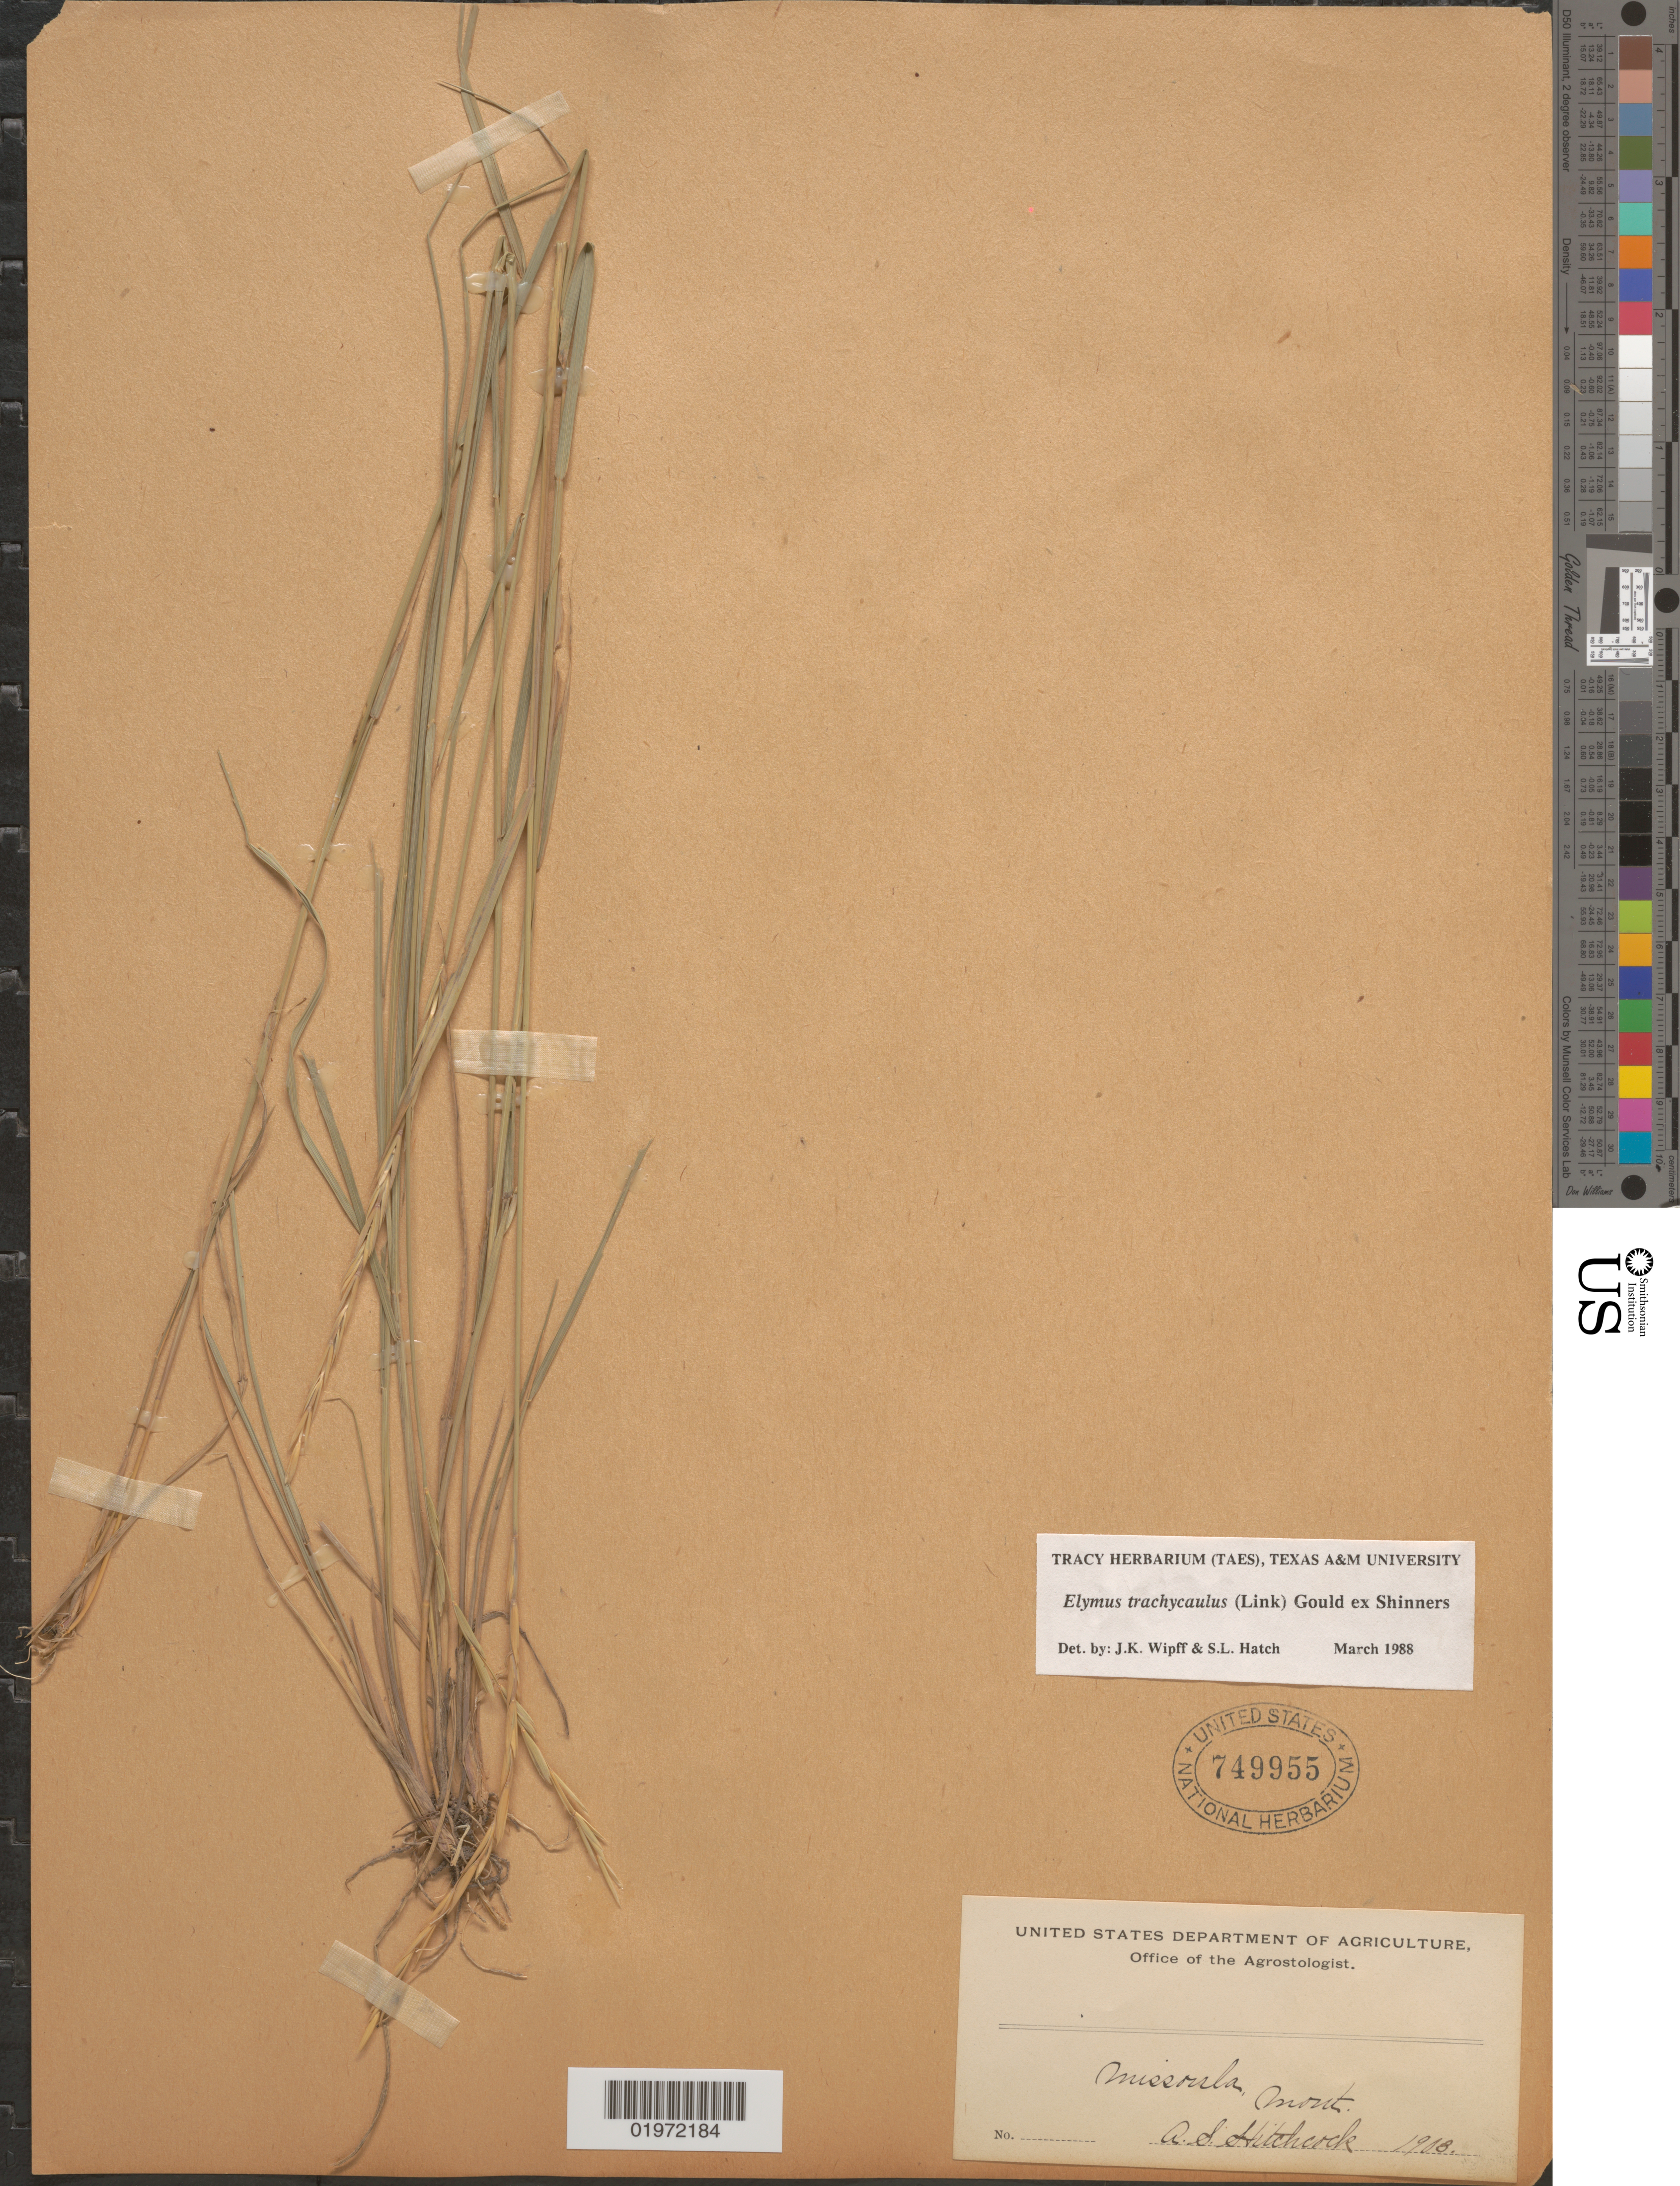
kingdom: Plantae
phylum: Tracheophyta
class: Liliopsida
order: Poales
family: Poaceae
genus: Elymus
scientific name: Elymus trachycaulus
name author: (Link) Gould ex Shinners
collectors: A. S. Hitchcock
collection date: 1903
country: United States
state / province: Montana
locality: Missoula.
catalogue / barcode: US 749955